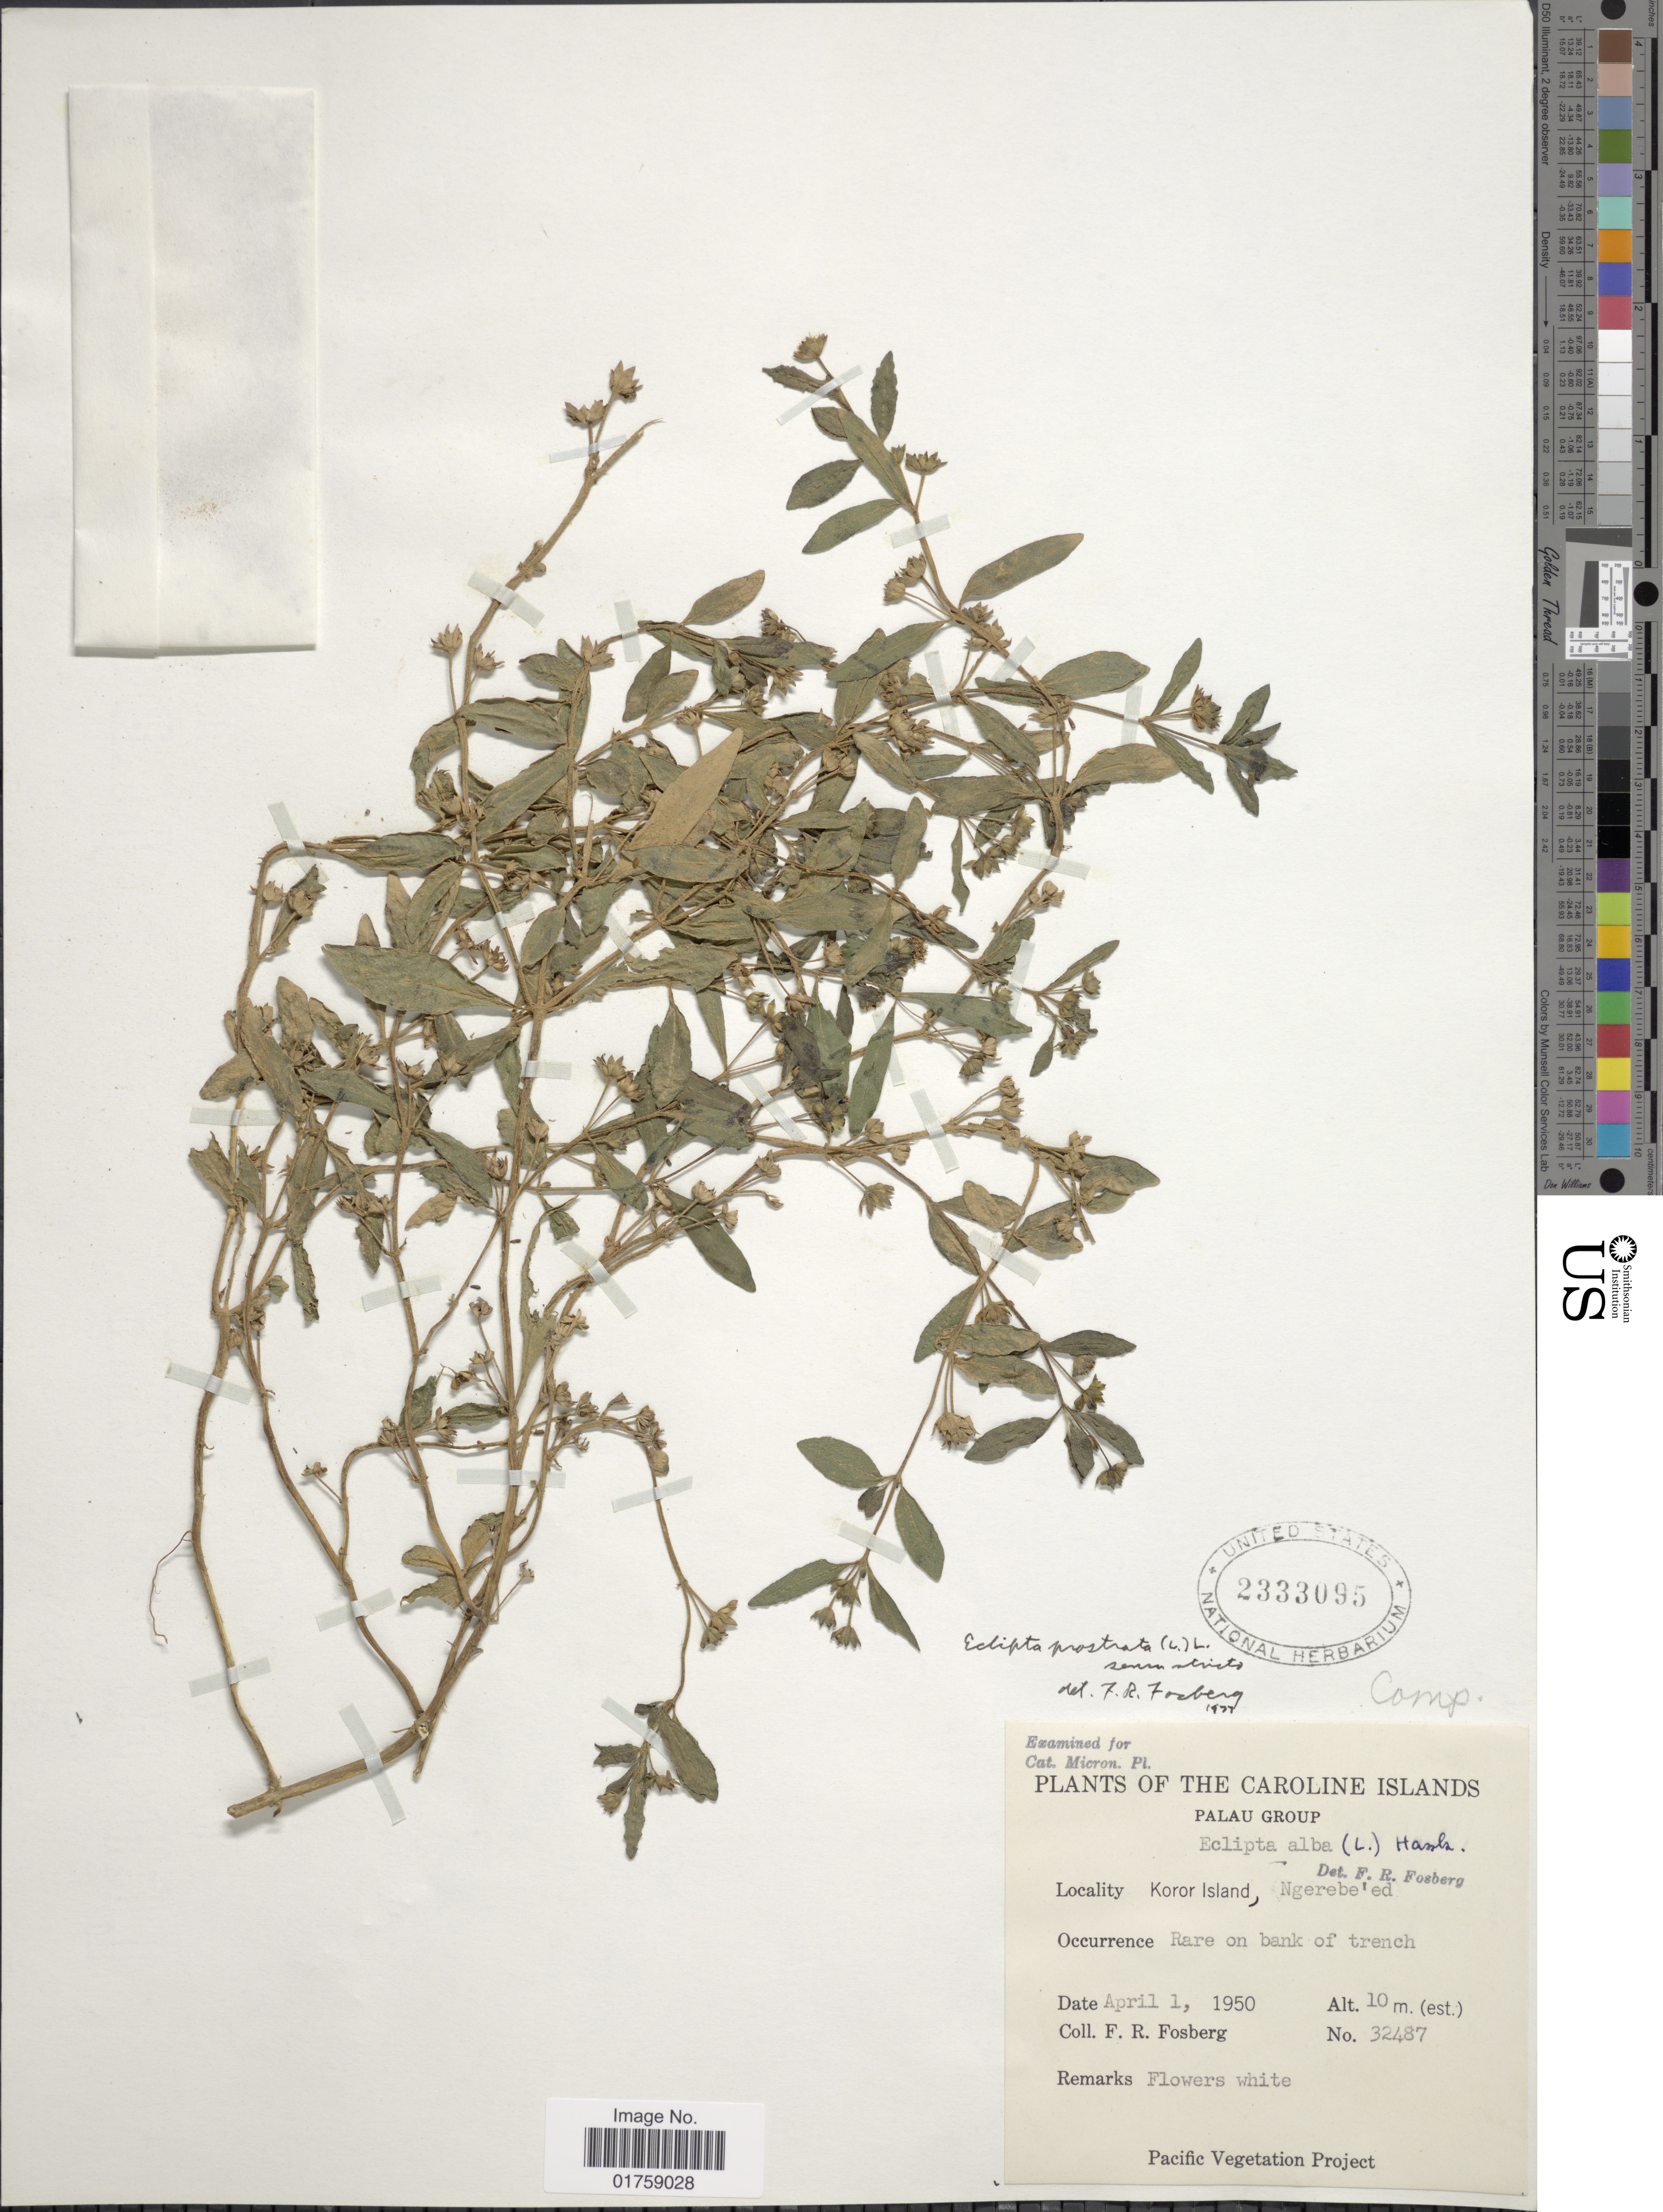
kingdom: Plantae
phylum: Tracheophyta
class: Magnoliopsida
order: Asterales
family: Asteraceae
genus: Eclipta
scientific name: Eclipta alba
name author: (L.) Hassk.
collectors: F. R. Fosberg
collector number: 32487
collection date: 1950-04-01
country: Palau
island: Oreor [Koror]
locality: Palau Group. Koror Island, Ngerebe'ed. Rare on bank of trench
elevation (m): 10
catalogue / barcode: US 2333095